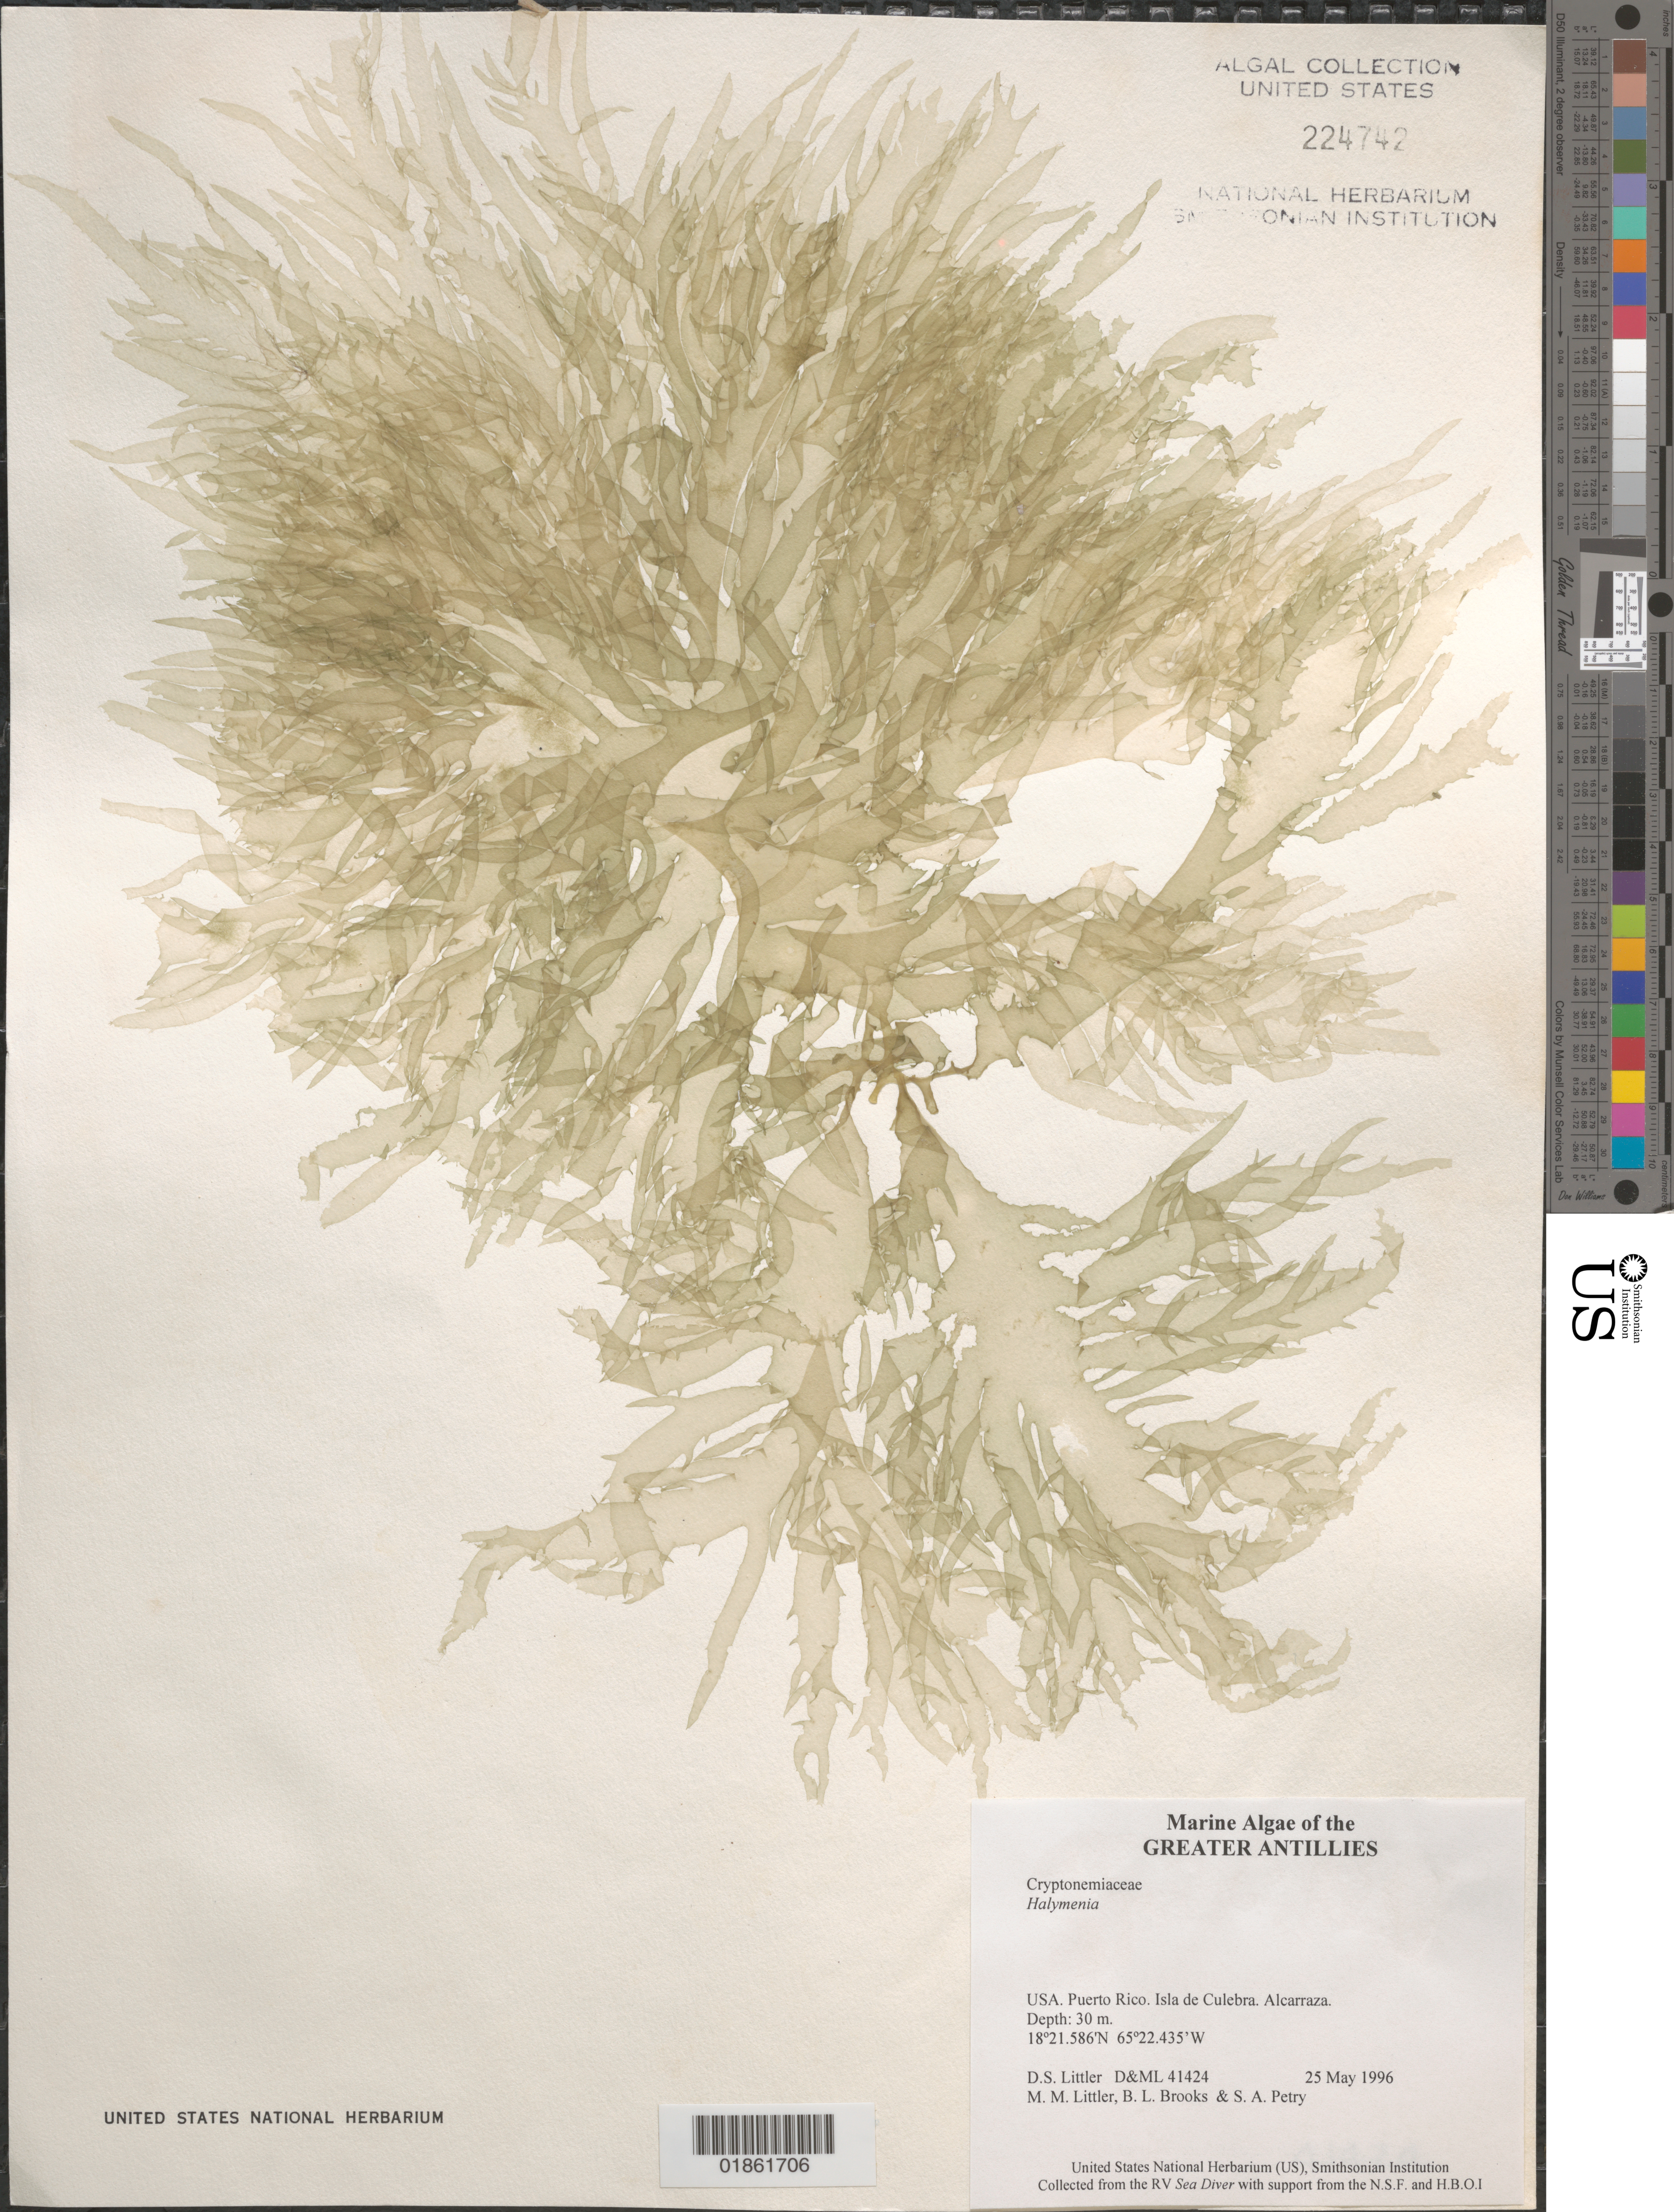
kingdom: Plantae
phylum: Rhodophyta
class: Florideophyceae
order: Halymeniales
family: Halymeniaceae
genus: Halymenia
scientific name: Halymenia sp.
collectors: D. S. Littler & M. M. Littler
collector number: D&ML 41424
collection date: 1996-05-26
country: Puerto Rico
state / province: Culebra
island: Culebra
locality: Culebra Is. W of Alcarraza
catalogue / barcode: US 224742